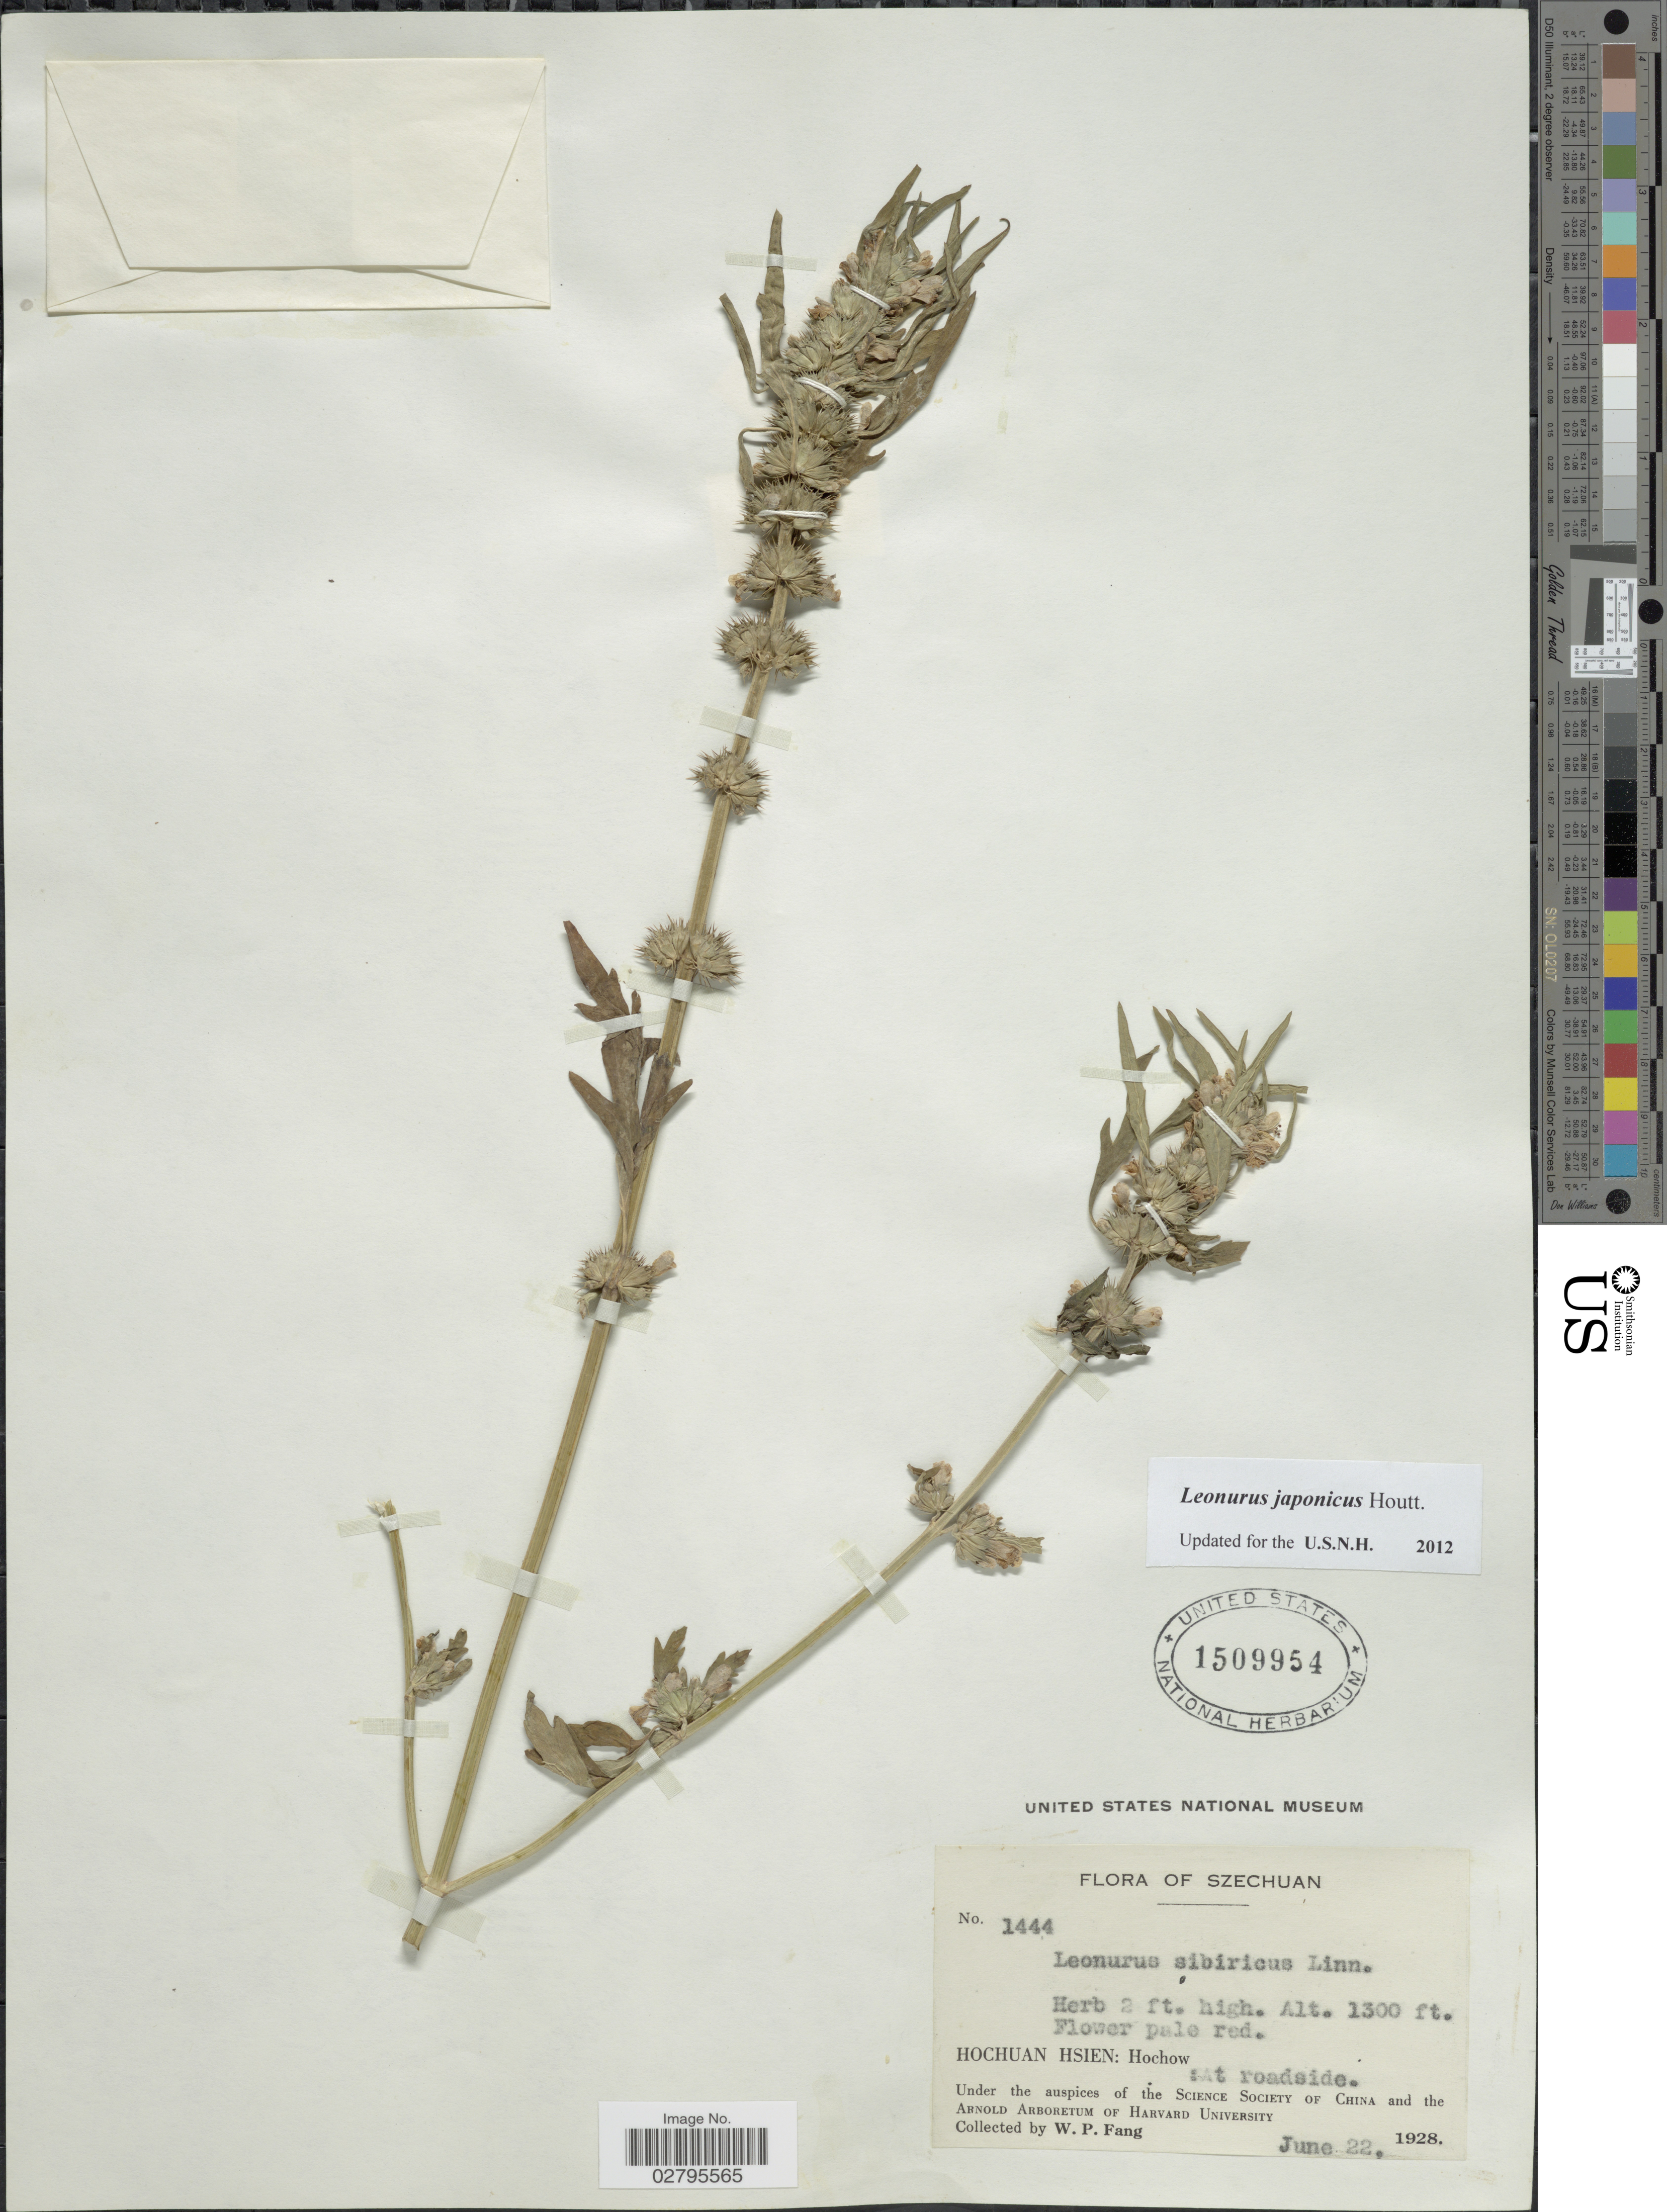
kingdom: Plantae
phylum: Tracheophyta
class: Magnoliopsida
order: Lamiales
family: Lamiaceae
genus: Leonurus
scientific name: Leonurus japonicus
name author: Houtt.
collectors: W. P. Fang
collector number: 1444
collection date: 1928-06-22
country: China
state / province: Sichuan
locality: Szechuan. Hochuan Hsien: Hochow: At roadside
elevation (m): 396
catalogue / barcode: US 1509954